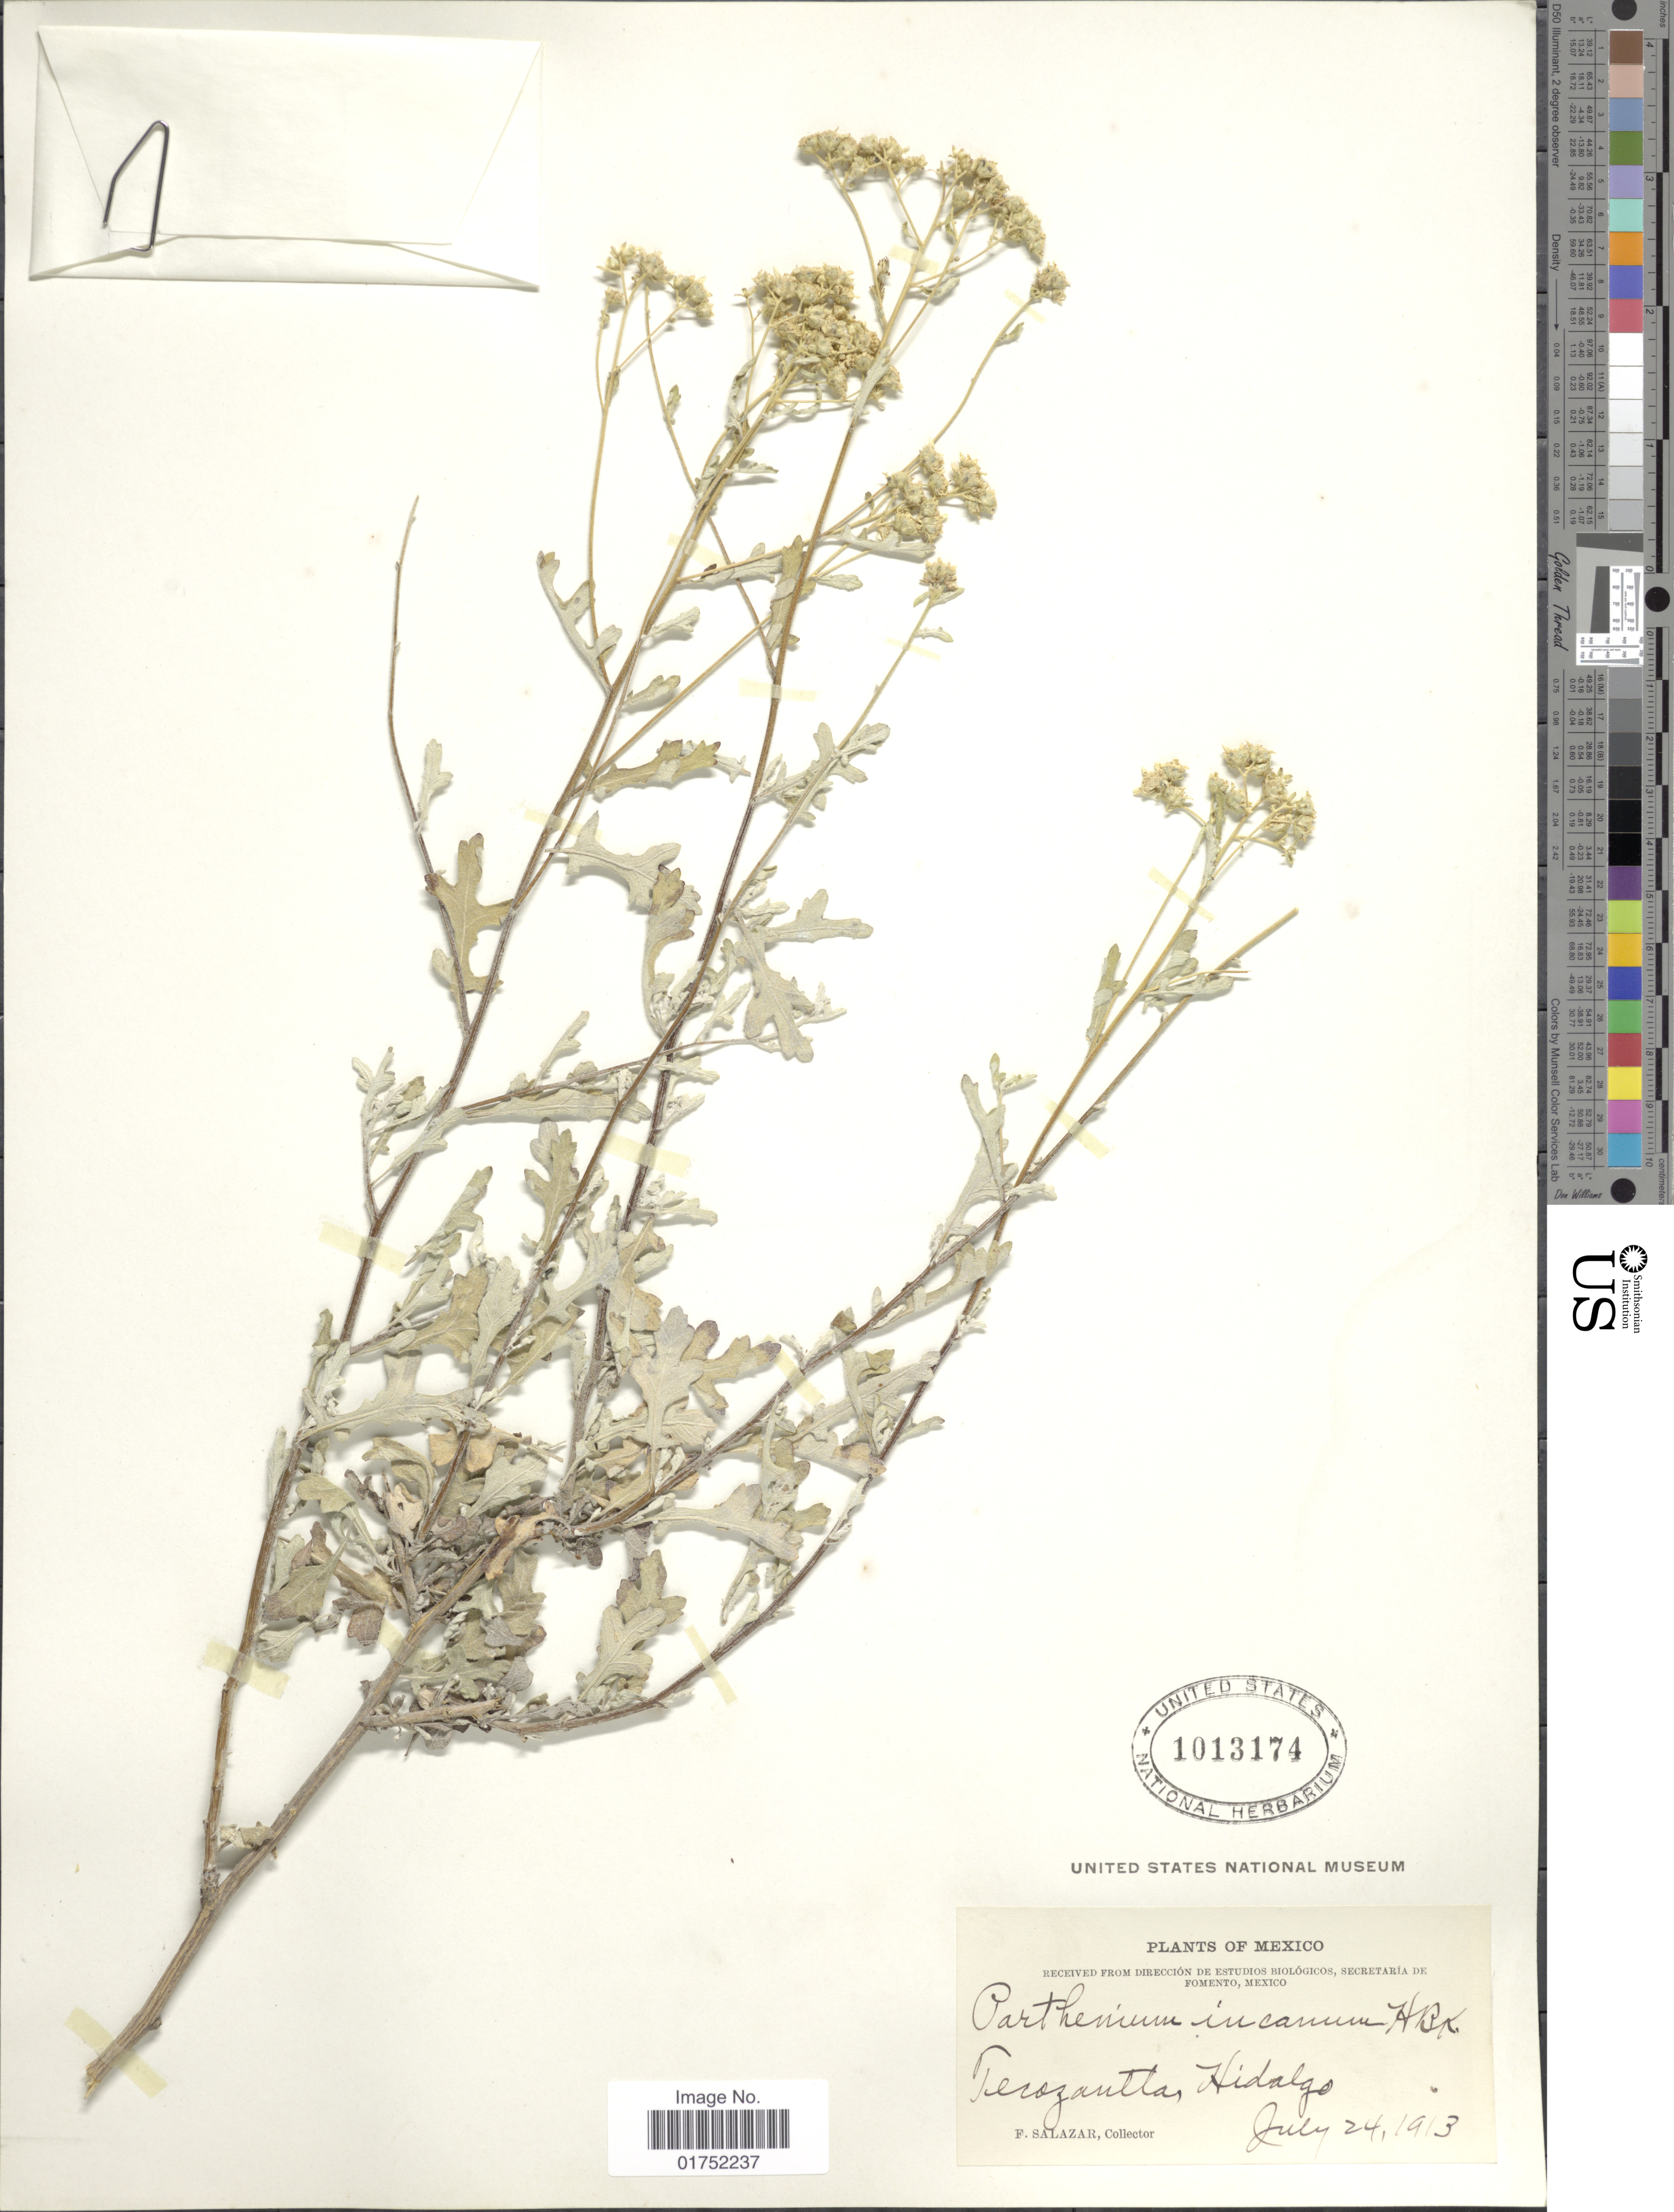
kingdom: Plantae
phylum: Tracheophyta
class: Magnoliopsida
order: Asterales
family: Asteraceae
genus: Parthenium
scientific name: Parthenium incanum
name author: Kunth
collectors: F. Salazar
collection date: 1913-07-24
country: Mexico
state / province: Hidalgo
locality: Tecozantlas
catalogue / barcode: US 1013174